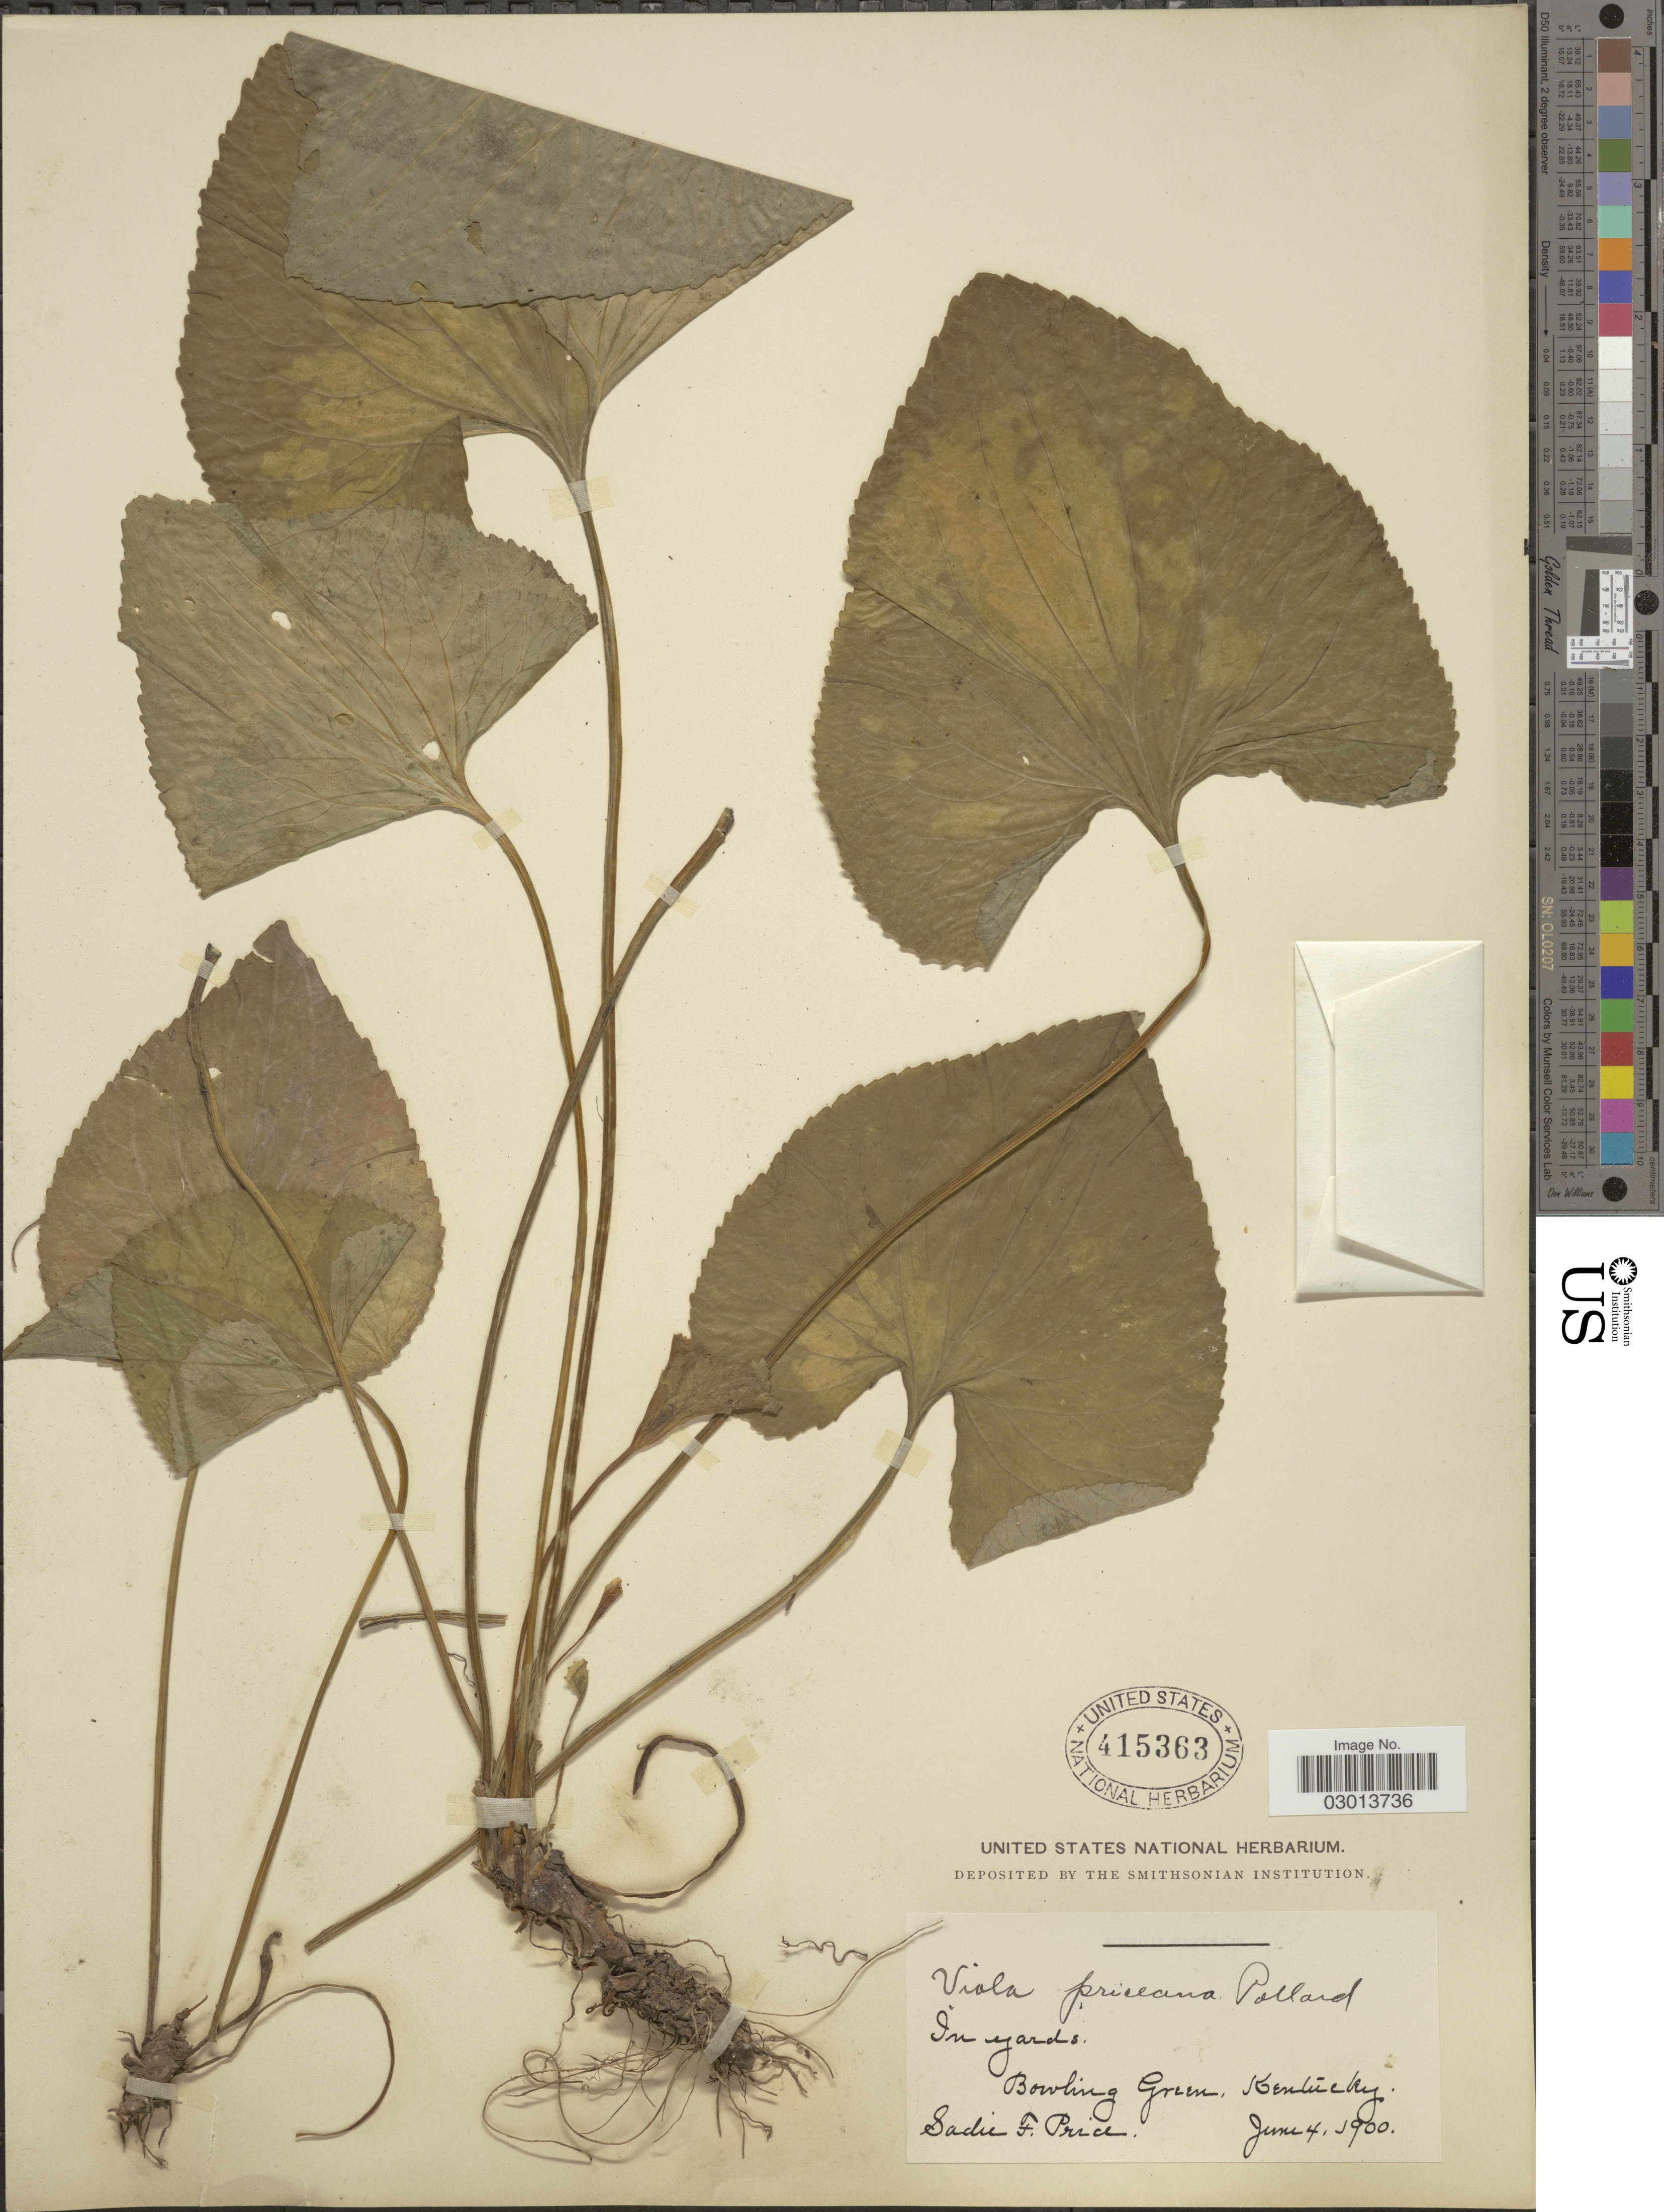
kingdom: Plantae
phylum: Tracheophyta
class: Magnoliopsida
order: Malpighiales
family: Violaceae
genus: Viola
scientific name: Viola priceana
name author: Pollard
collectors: S. Price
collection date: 1900-06-04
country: United States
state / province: Kentucky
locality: In yards. Bowling Green.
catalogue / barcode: US 415363